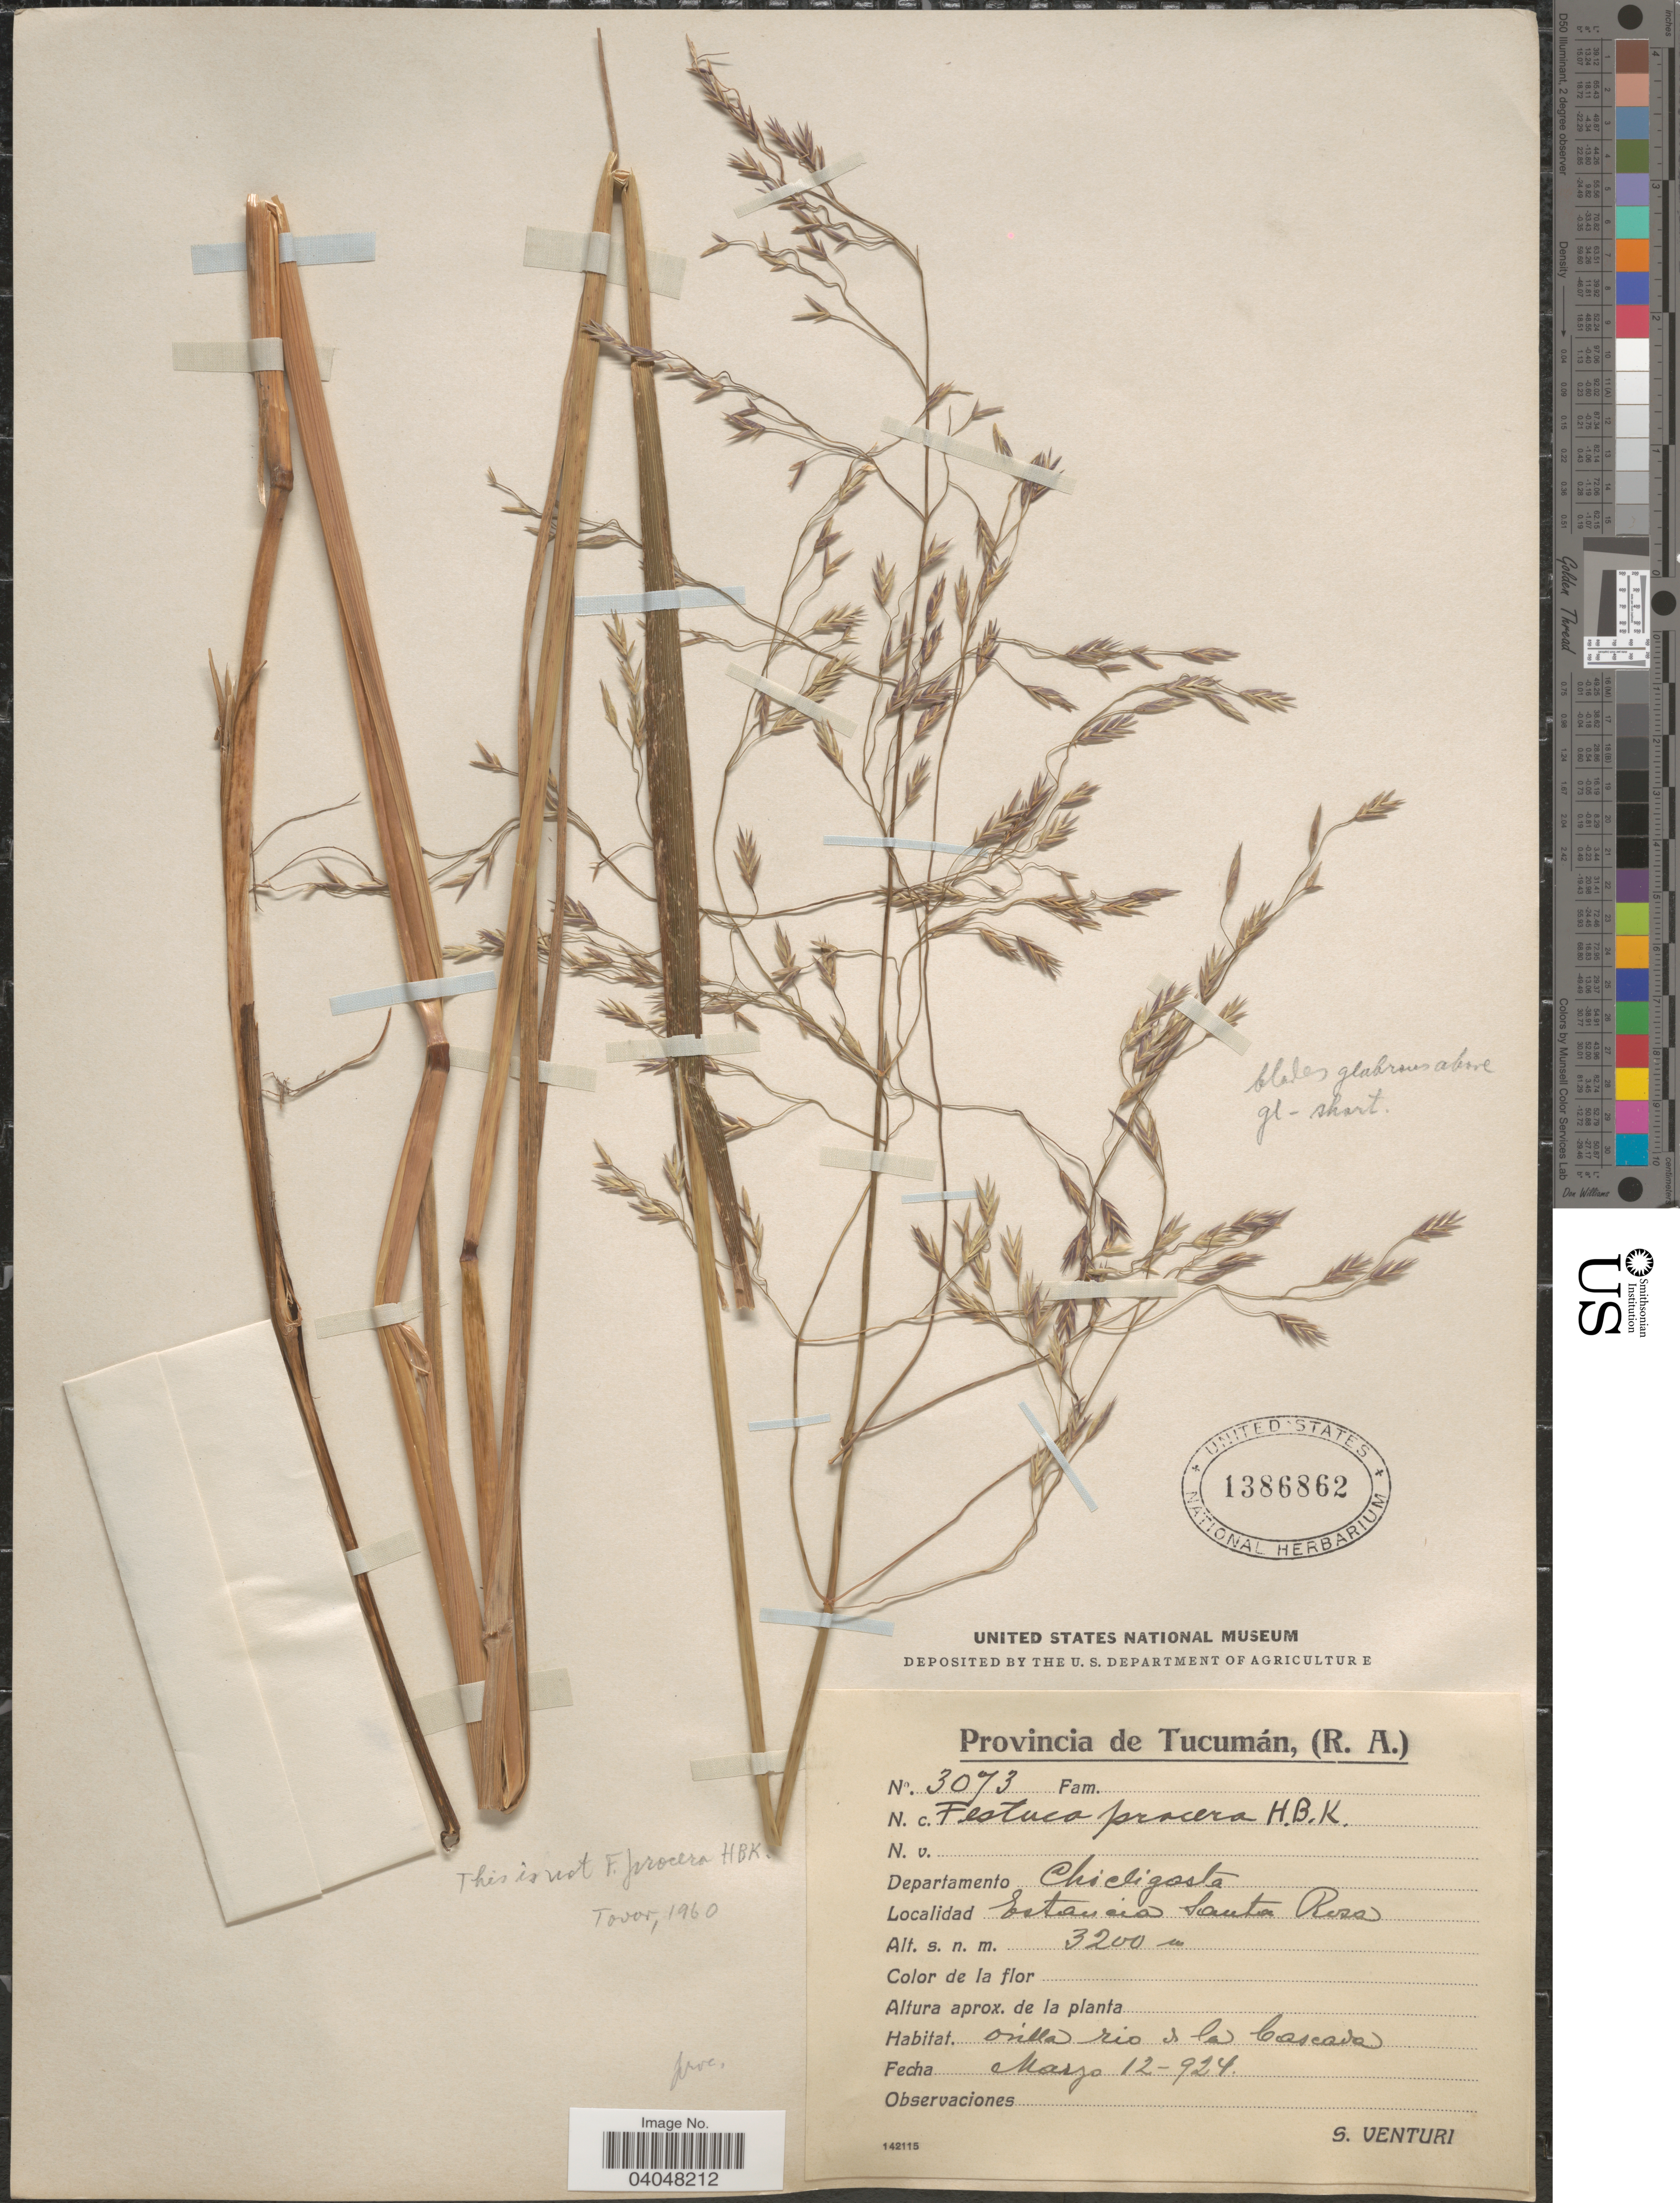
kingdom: Plantae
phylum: Tracheophyta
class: Liliopsida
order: Poales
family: Poaceae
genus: Festuca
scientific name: Festuca procera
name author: Kunth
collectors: S. Venturi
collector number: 3073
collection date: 1924-03-12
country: Argentina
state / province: Tucuman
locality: Departamento Chicligasta. Estancia Santa Rosa. Orilla rio de la Cascada.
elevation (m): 3200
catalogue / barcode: US 1386862